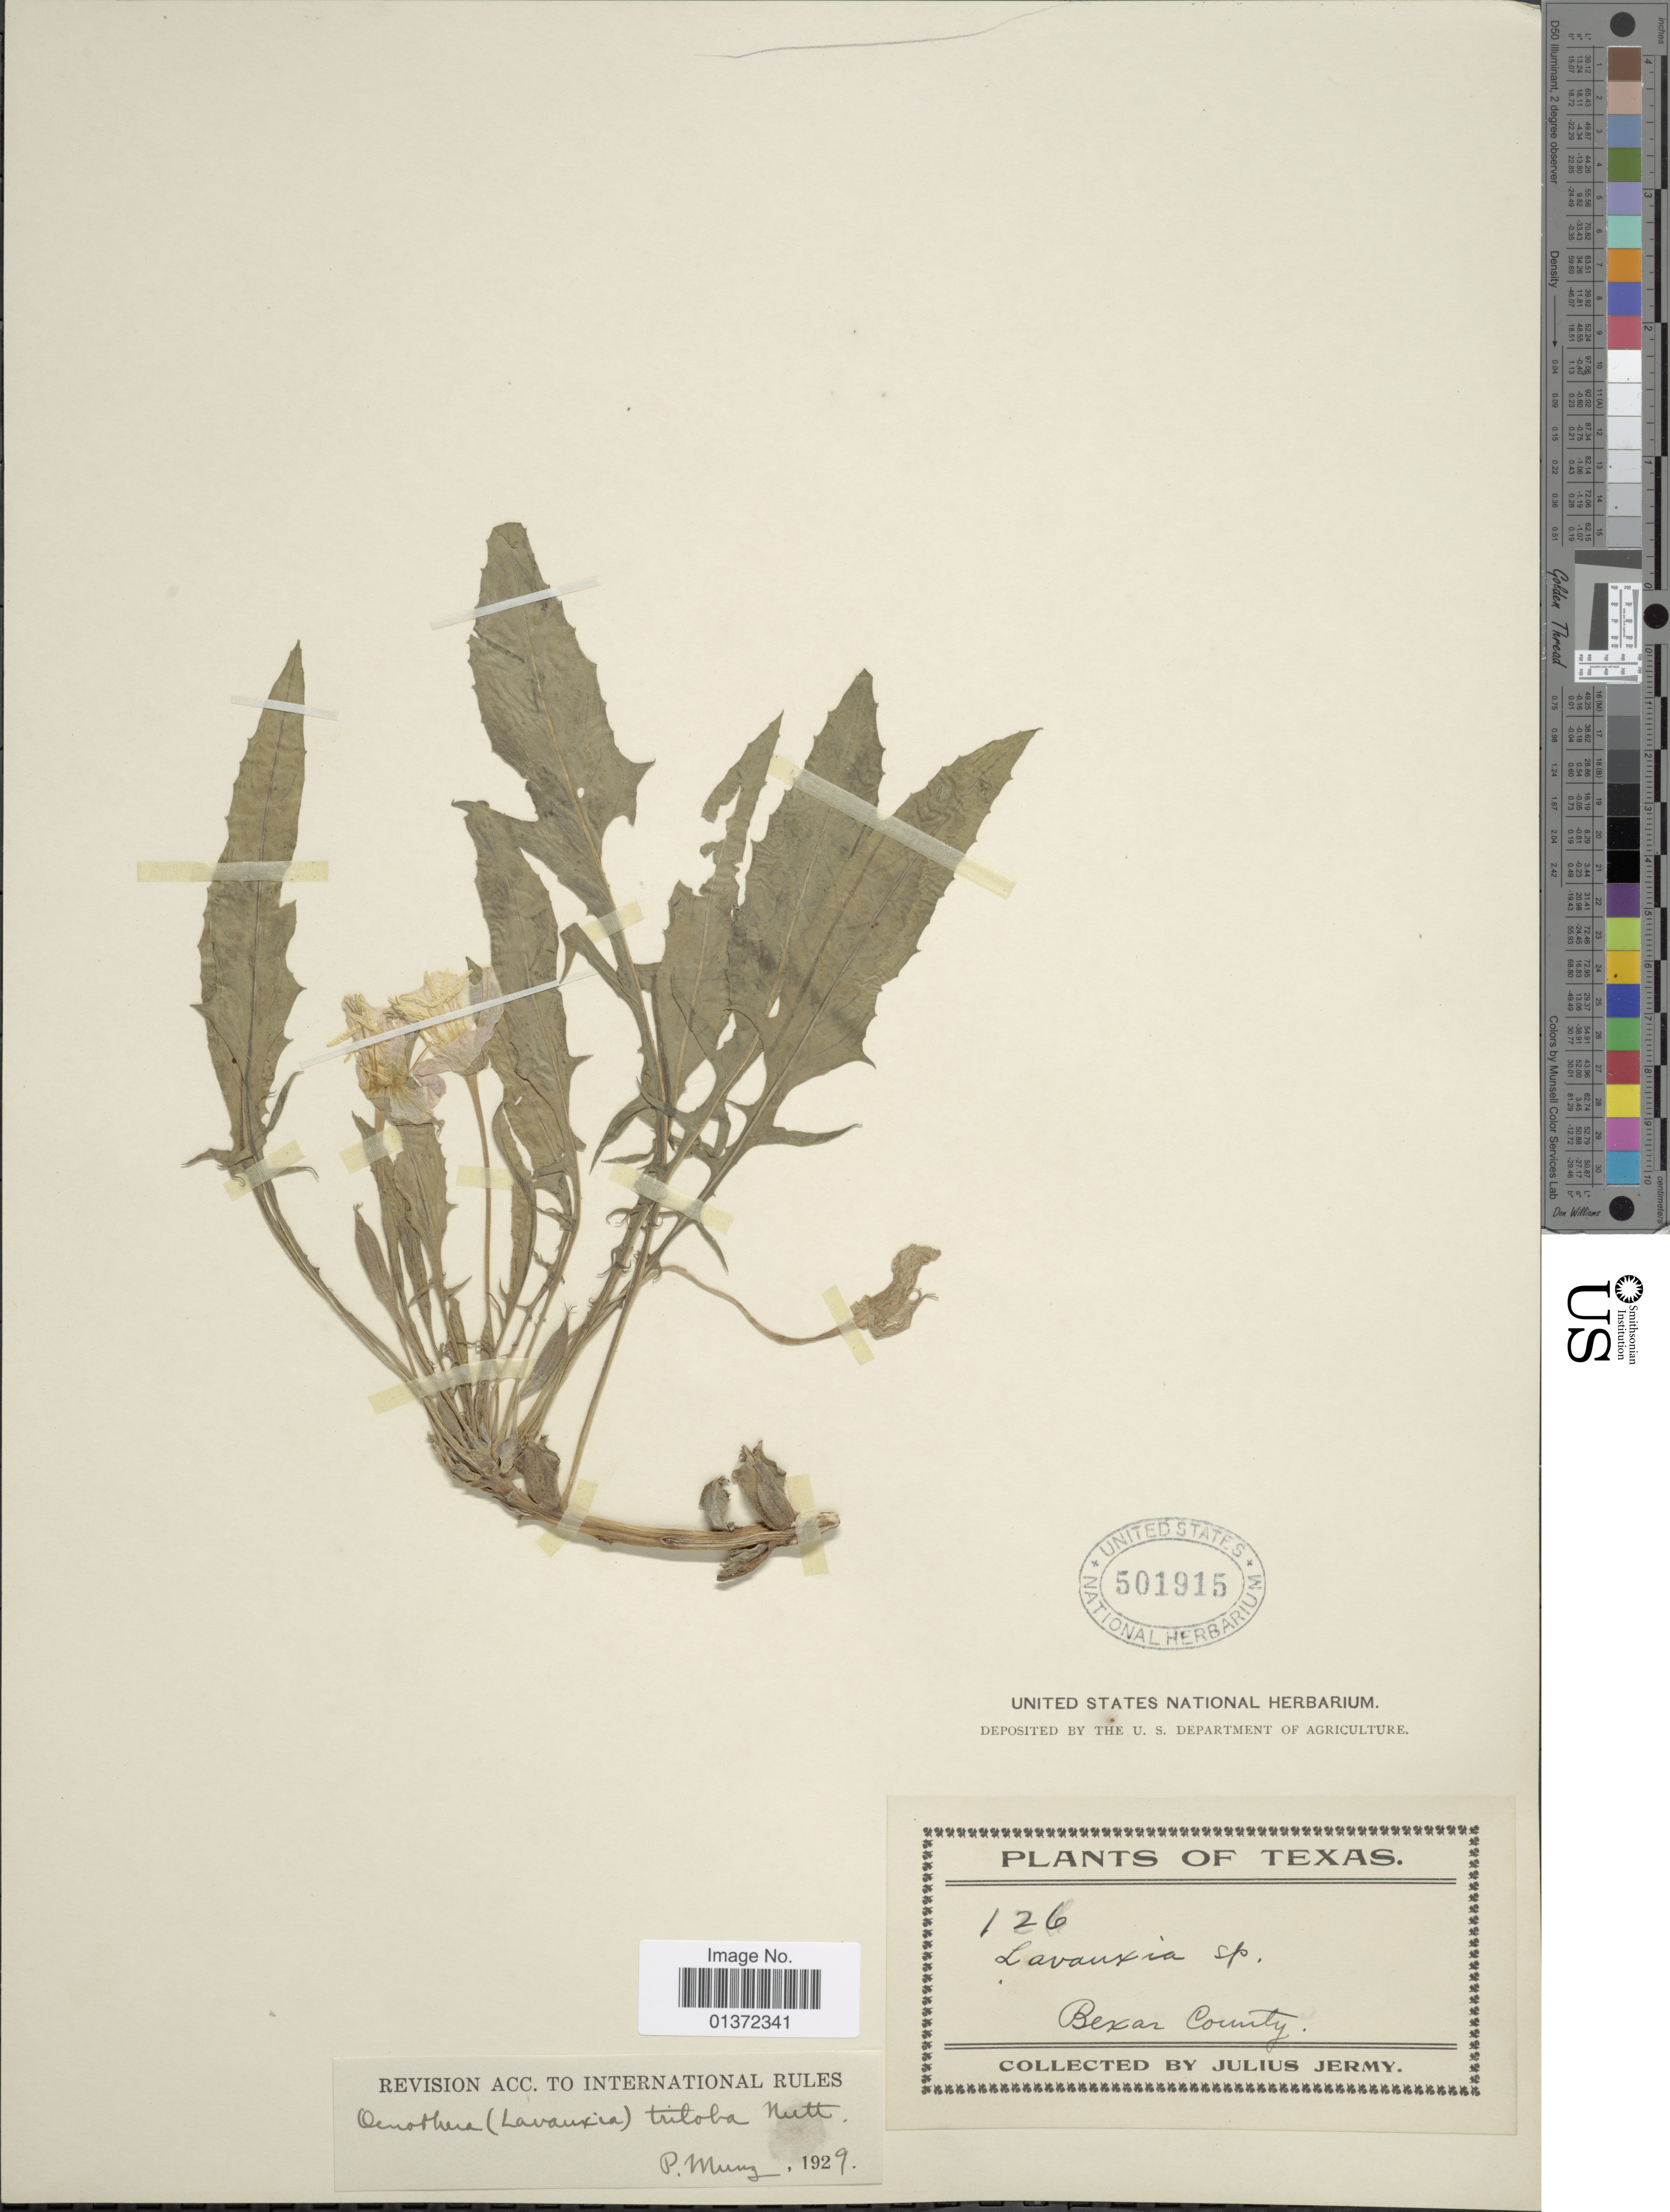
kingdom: Plantae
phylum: Tracheophyta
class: Magnoliopsida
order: Myrtales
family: Onagraceae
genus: Oenothera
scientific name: Oenothera triloba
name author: Nutt.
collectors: J. Jermy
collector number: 126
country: United States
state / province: Texas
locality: Bexar County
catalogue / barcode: US 501915